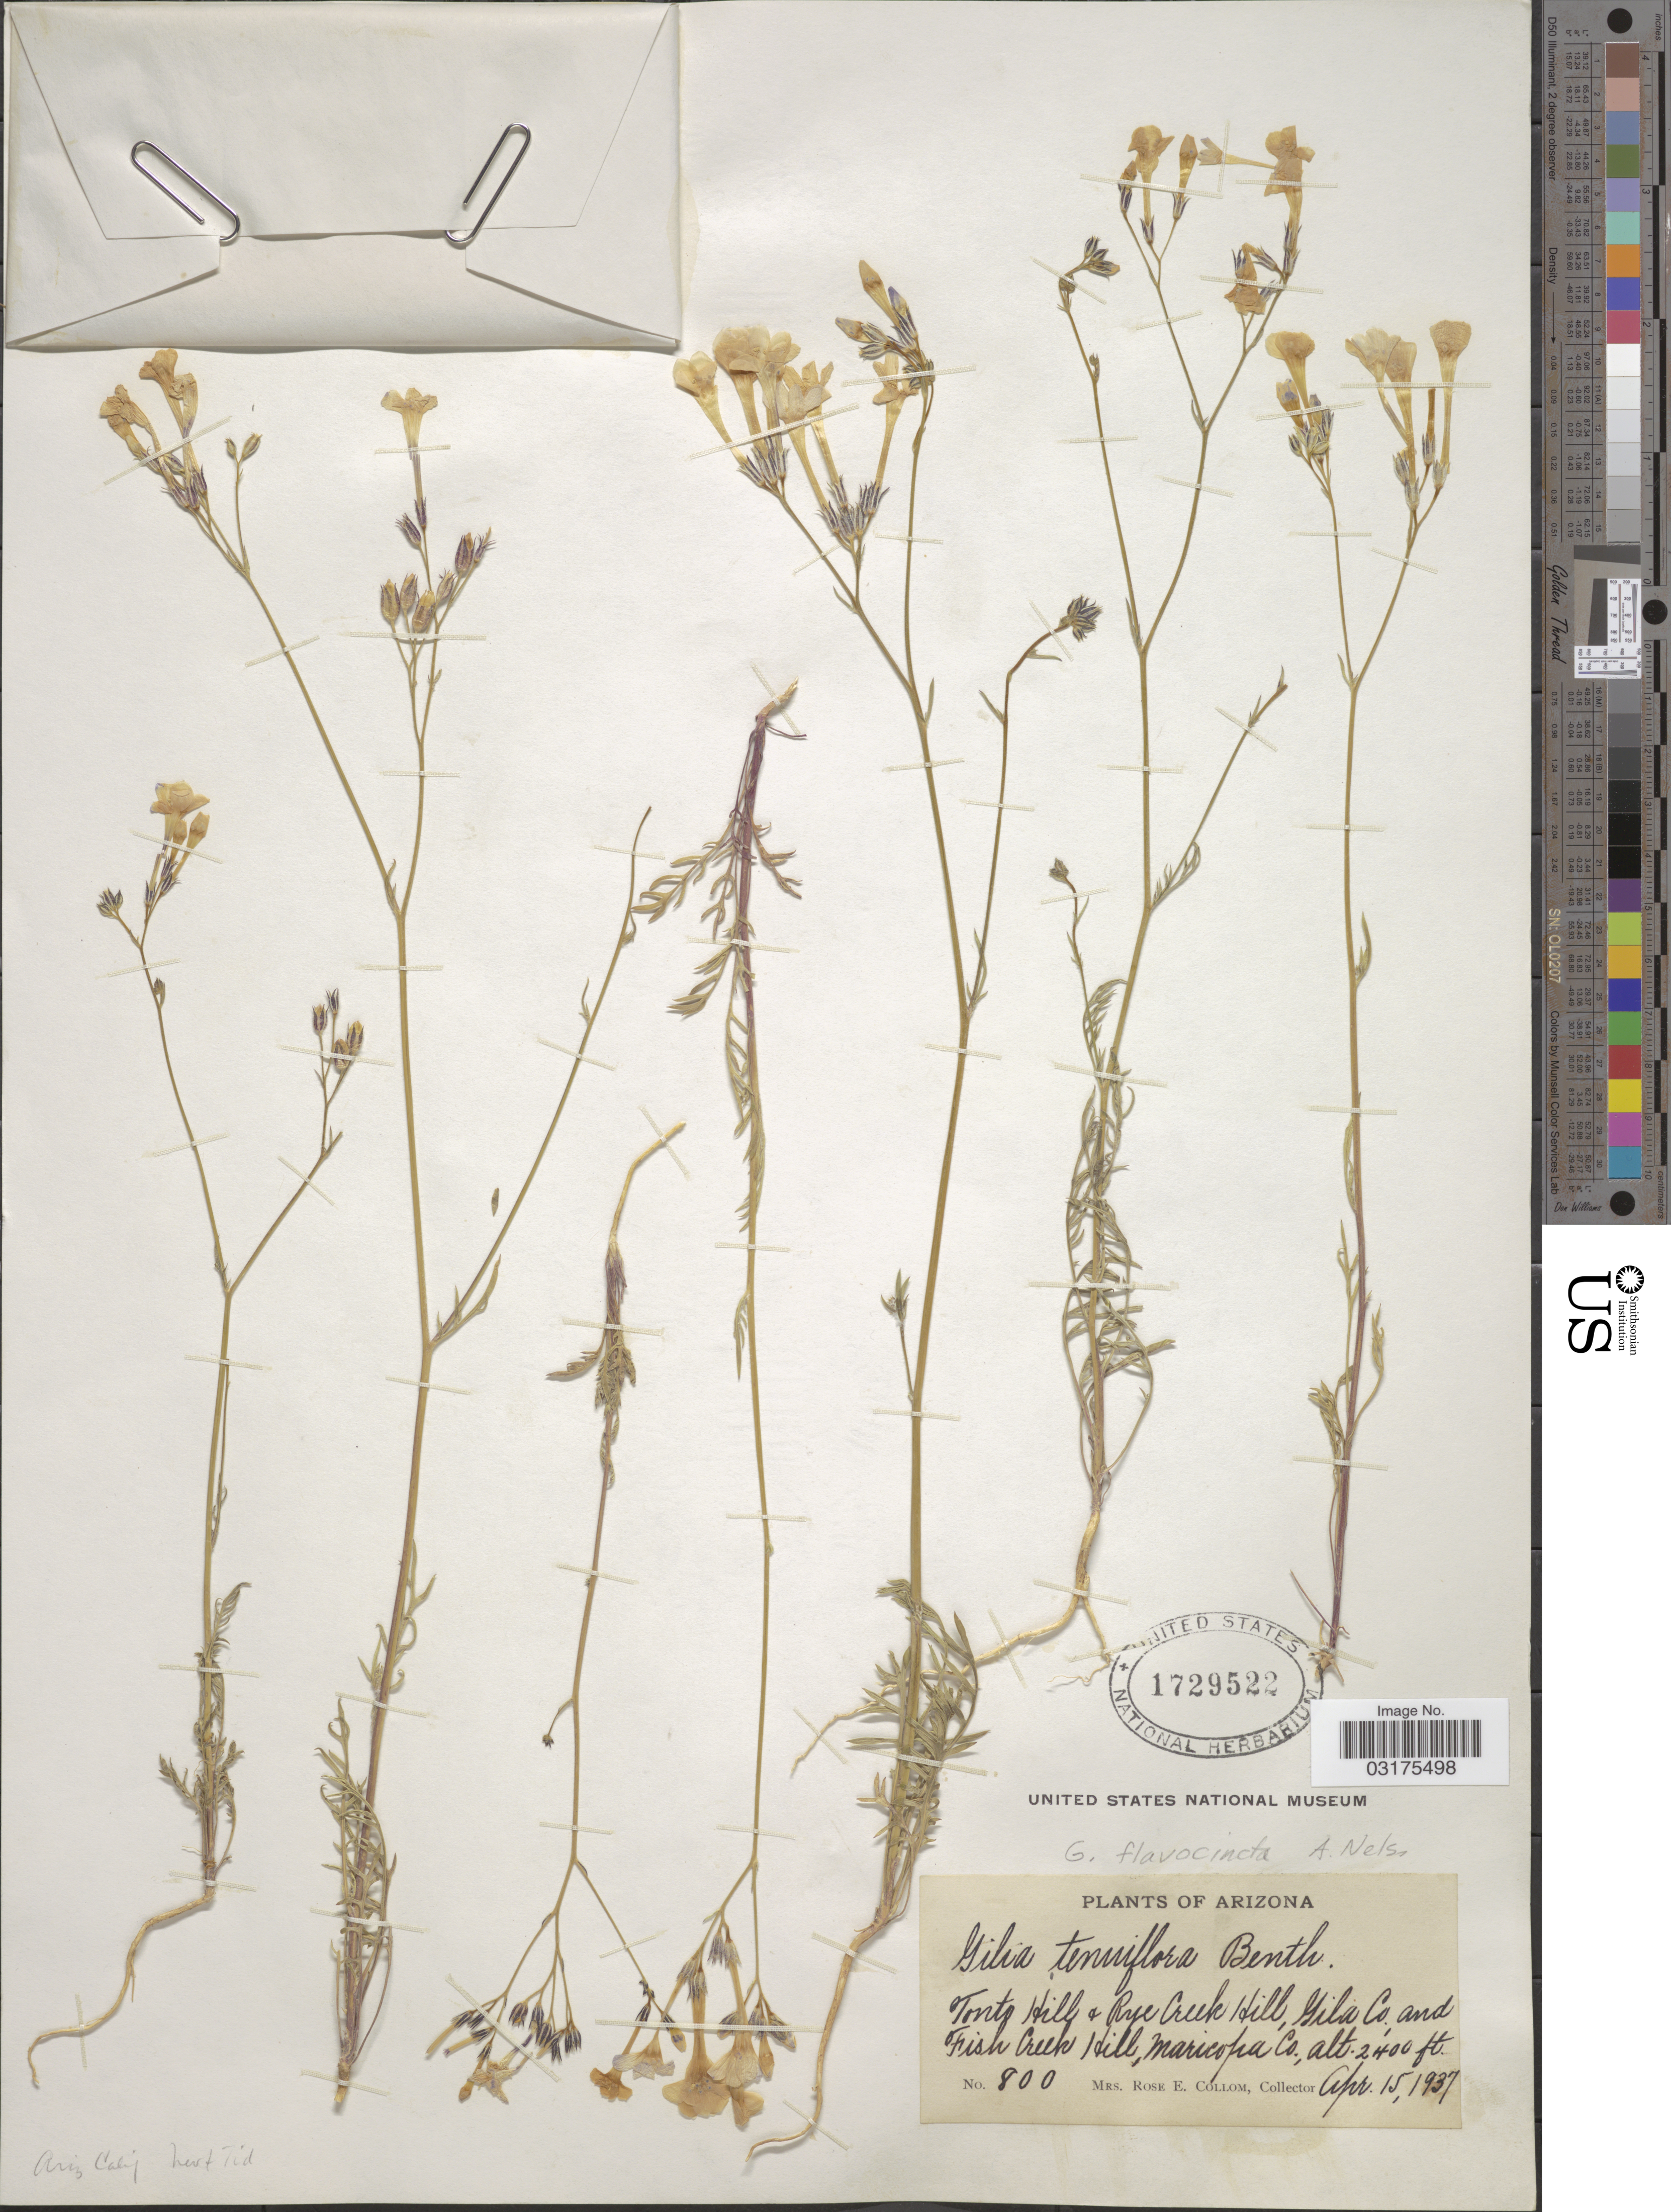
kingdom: Plantae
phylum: Tracheophyta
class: Magnoliopsida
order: Ericales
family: Polemoniaceae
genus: Gilia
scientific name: Gilia flavocincta subsp. flavocincta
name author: A. Nelson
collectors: R. E. Collom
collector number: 800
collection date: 1937-04-15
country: United States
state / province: Arizona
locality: Tonto Hill & Rye Creek Hill, Gila Co., and Fish Creek Hill, Maricopa Co.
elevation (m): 732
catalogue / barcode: US 1729522